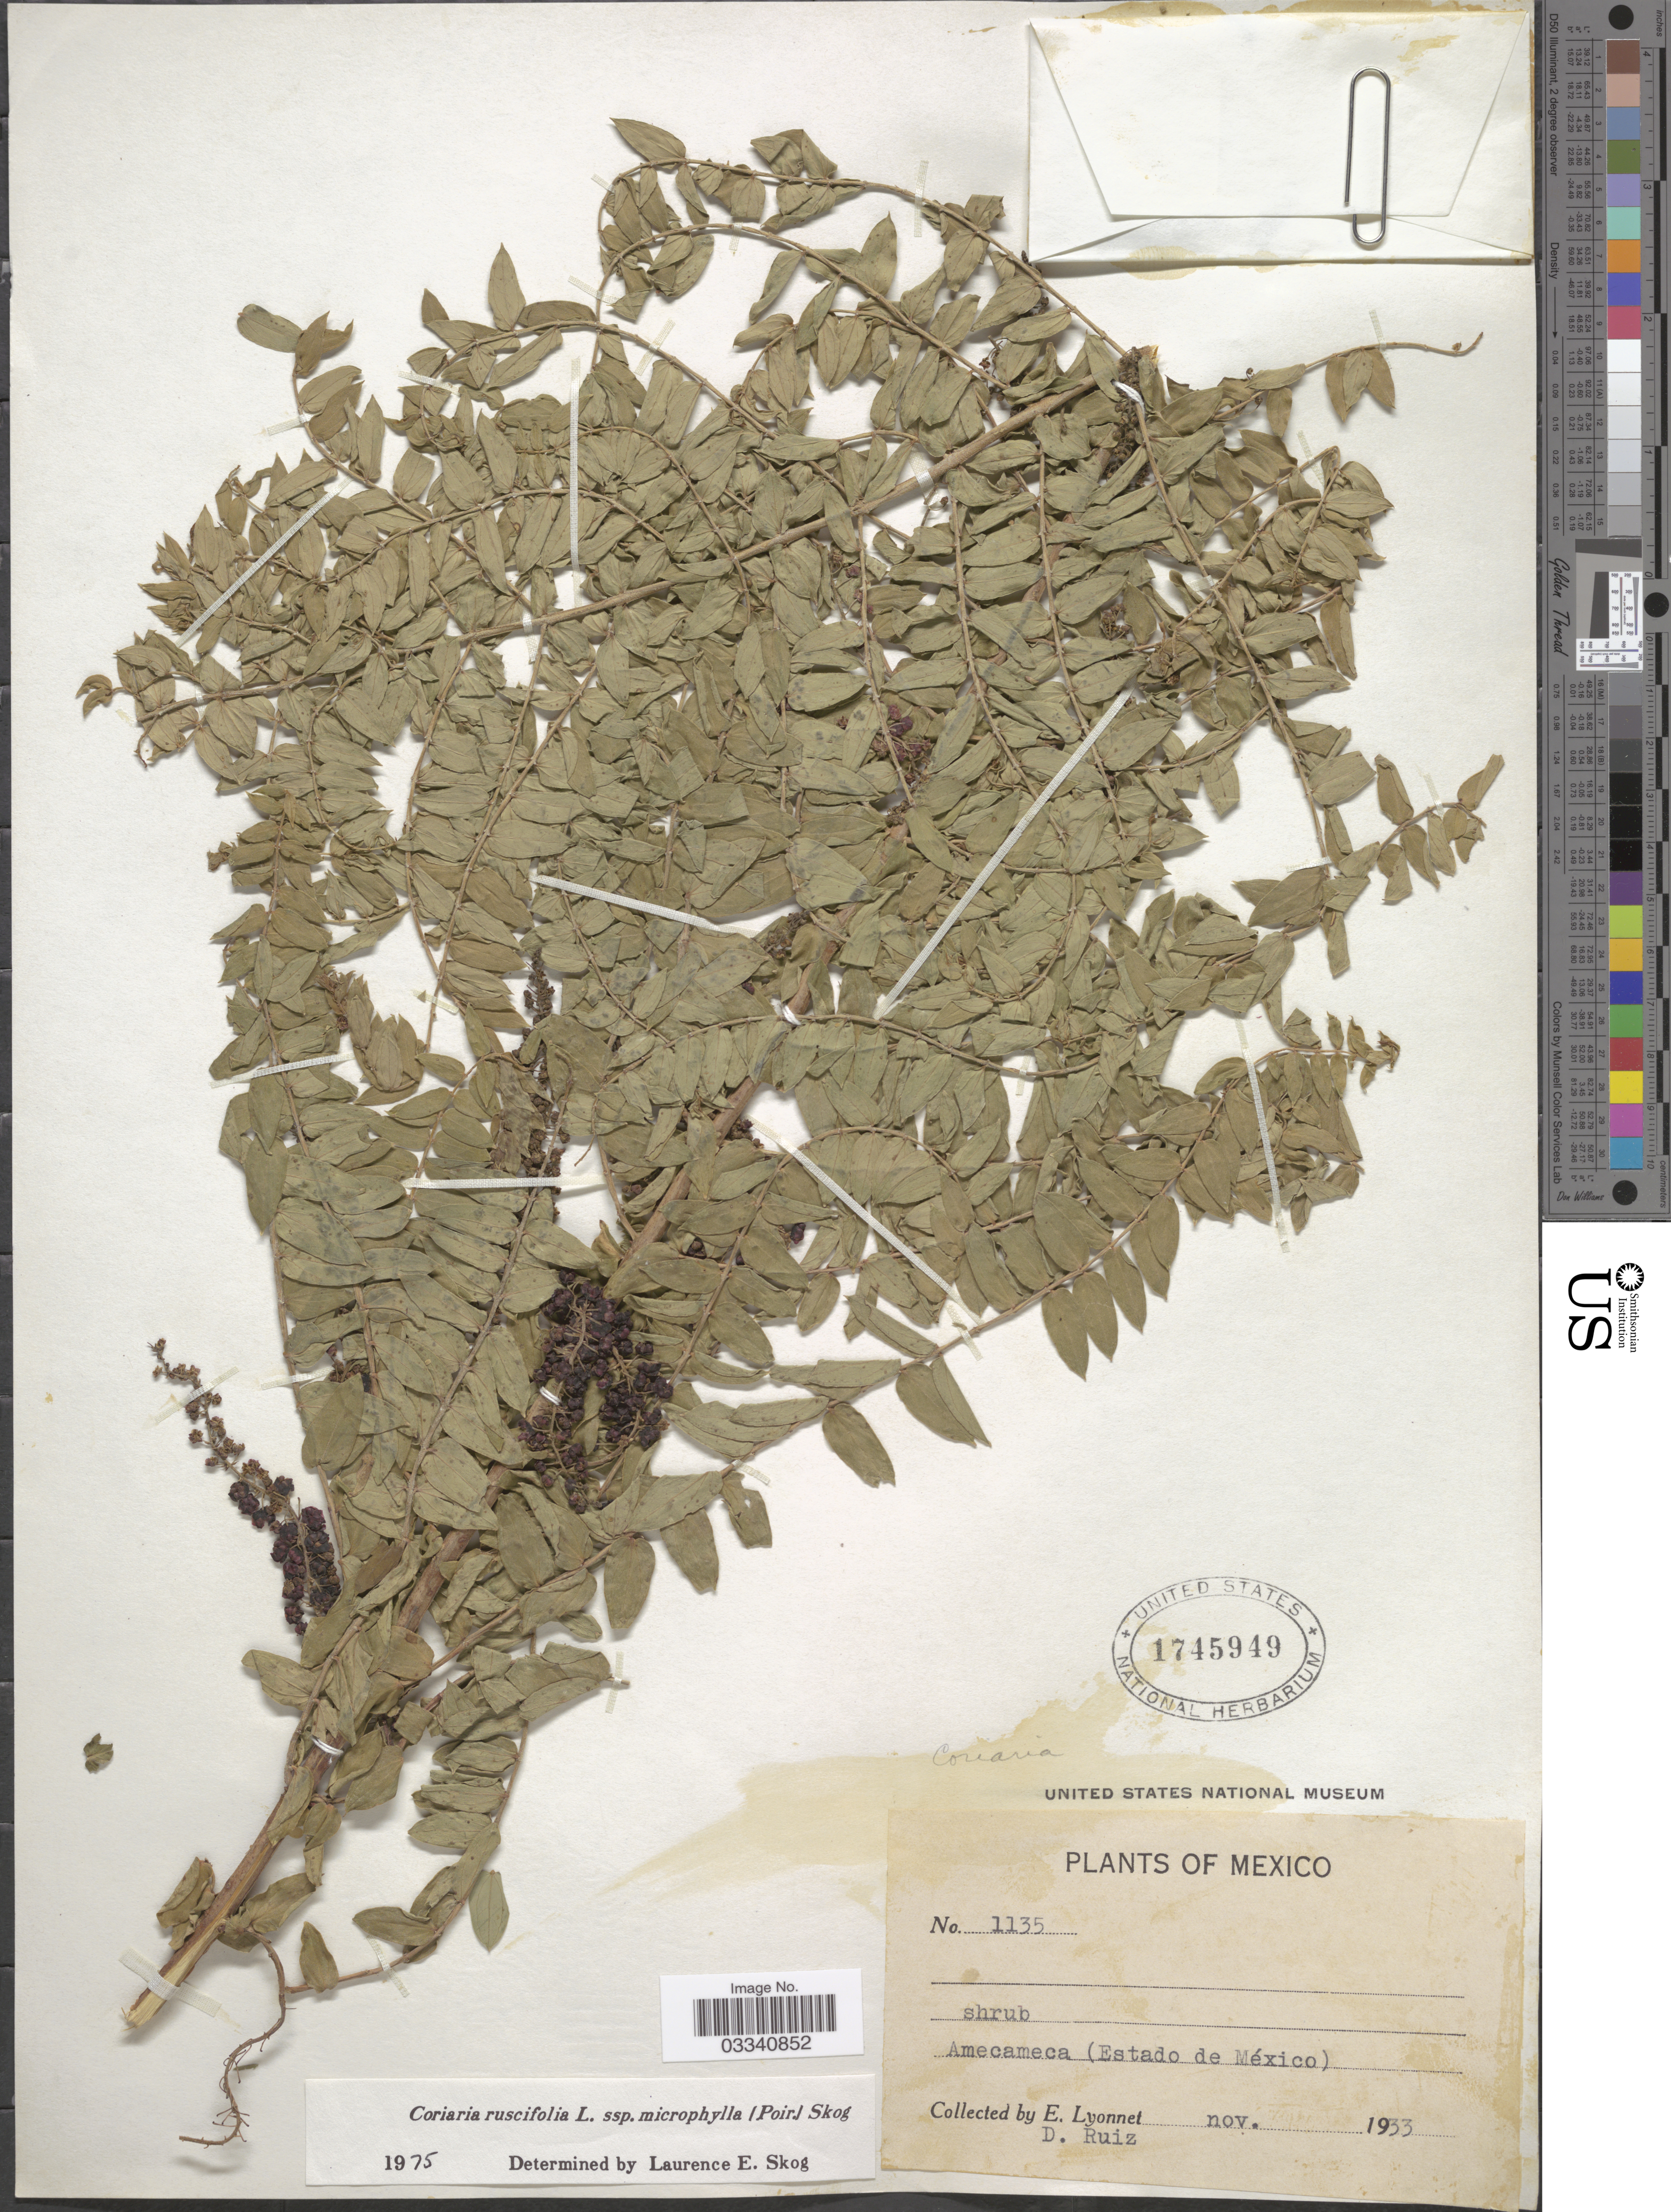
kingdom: Plantae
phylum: Tracheophyta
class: Magnoliopsida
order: Cucurbitales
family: Coriariaceae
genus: Coriaria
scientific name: Coriaria ruscifolia subsp. microphylla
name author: (Poir.) L.E. Skog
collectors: E. Lyonnet & D. Ruiz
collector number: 1135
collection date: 1933-11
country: Mexico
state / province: México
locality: Amecameca.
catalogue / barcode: US 1745949